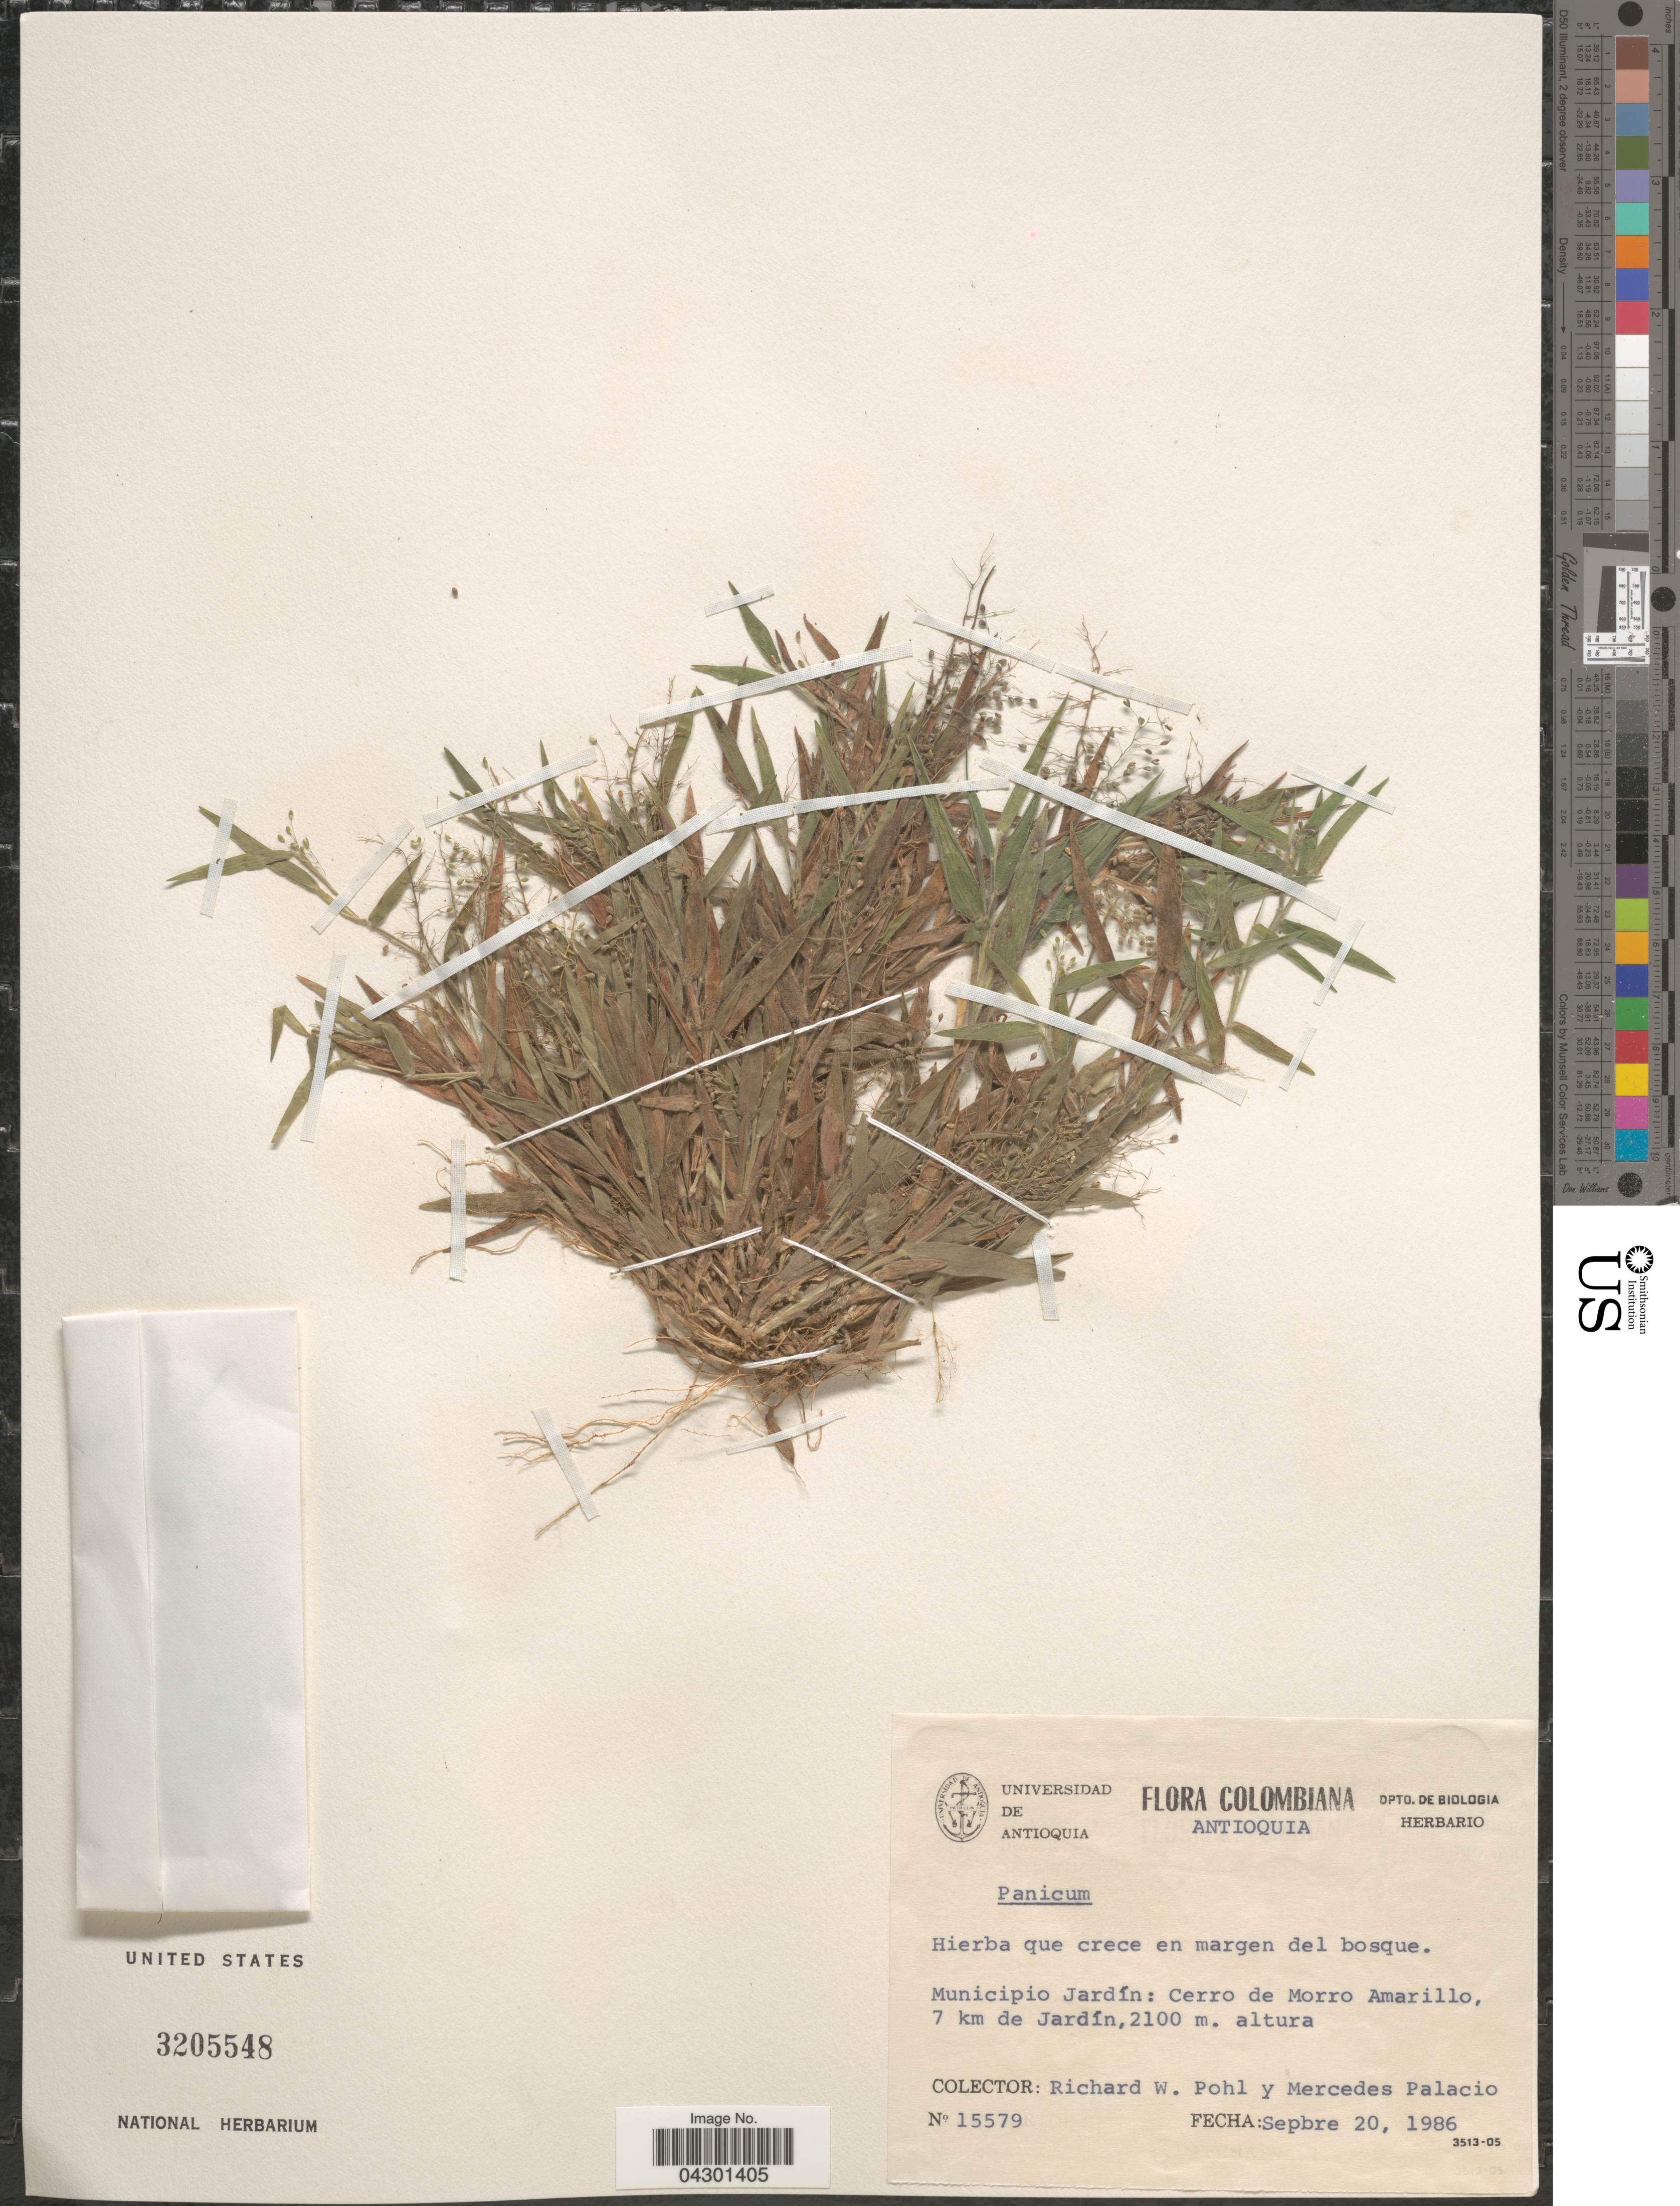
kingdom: Plantae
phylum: Tracheophyta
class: Liliopsida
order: Poales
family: Poaceae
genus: Panicum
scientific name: Panicum sp.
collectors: R. W. Pohl & M. Palacio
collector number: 15579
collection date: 1986-09-20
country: Colombia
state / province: Antioquia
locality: Municipio Jardín: Cerro de Morro Amarillo, 7 km de Jardín.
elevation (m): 2100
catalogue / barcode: US 3205548